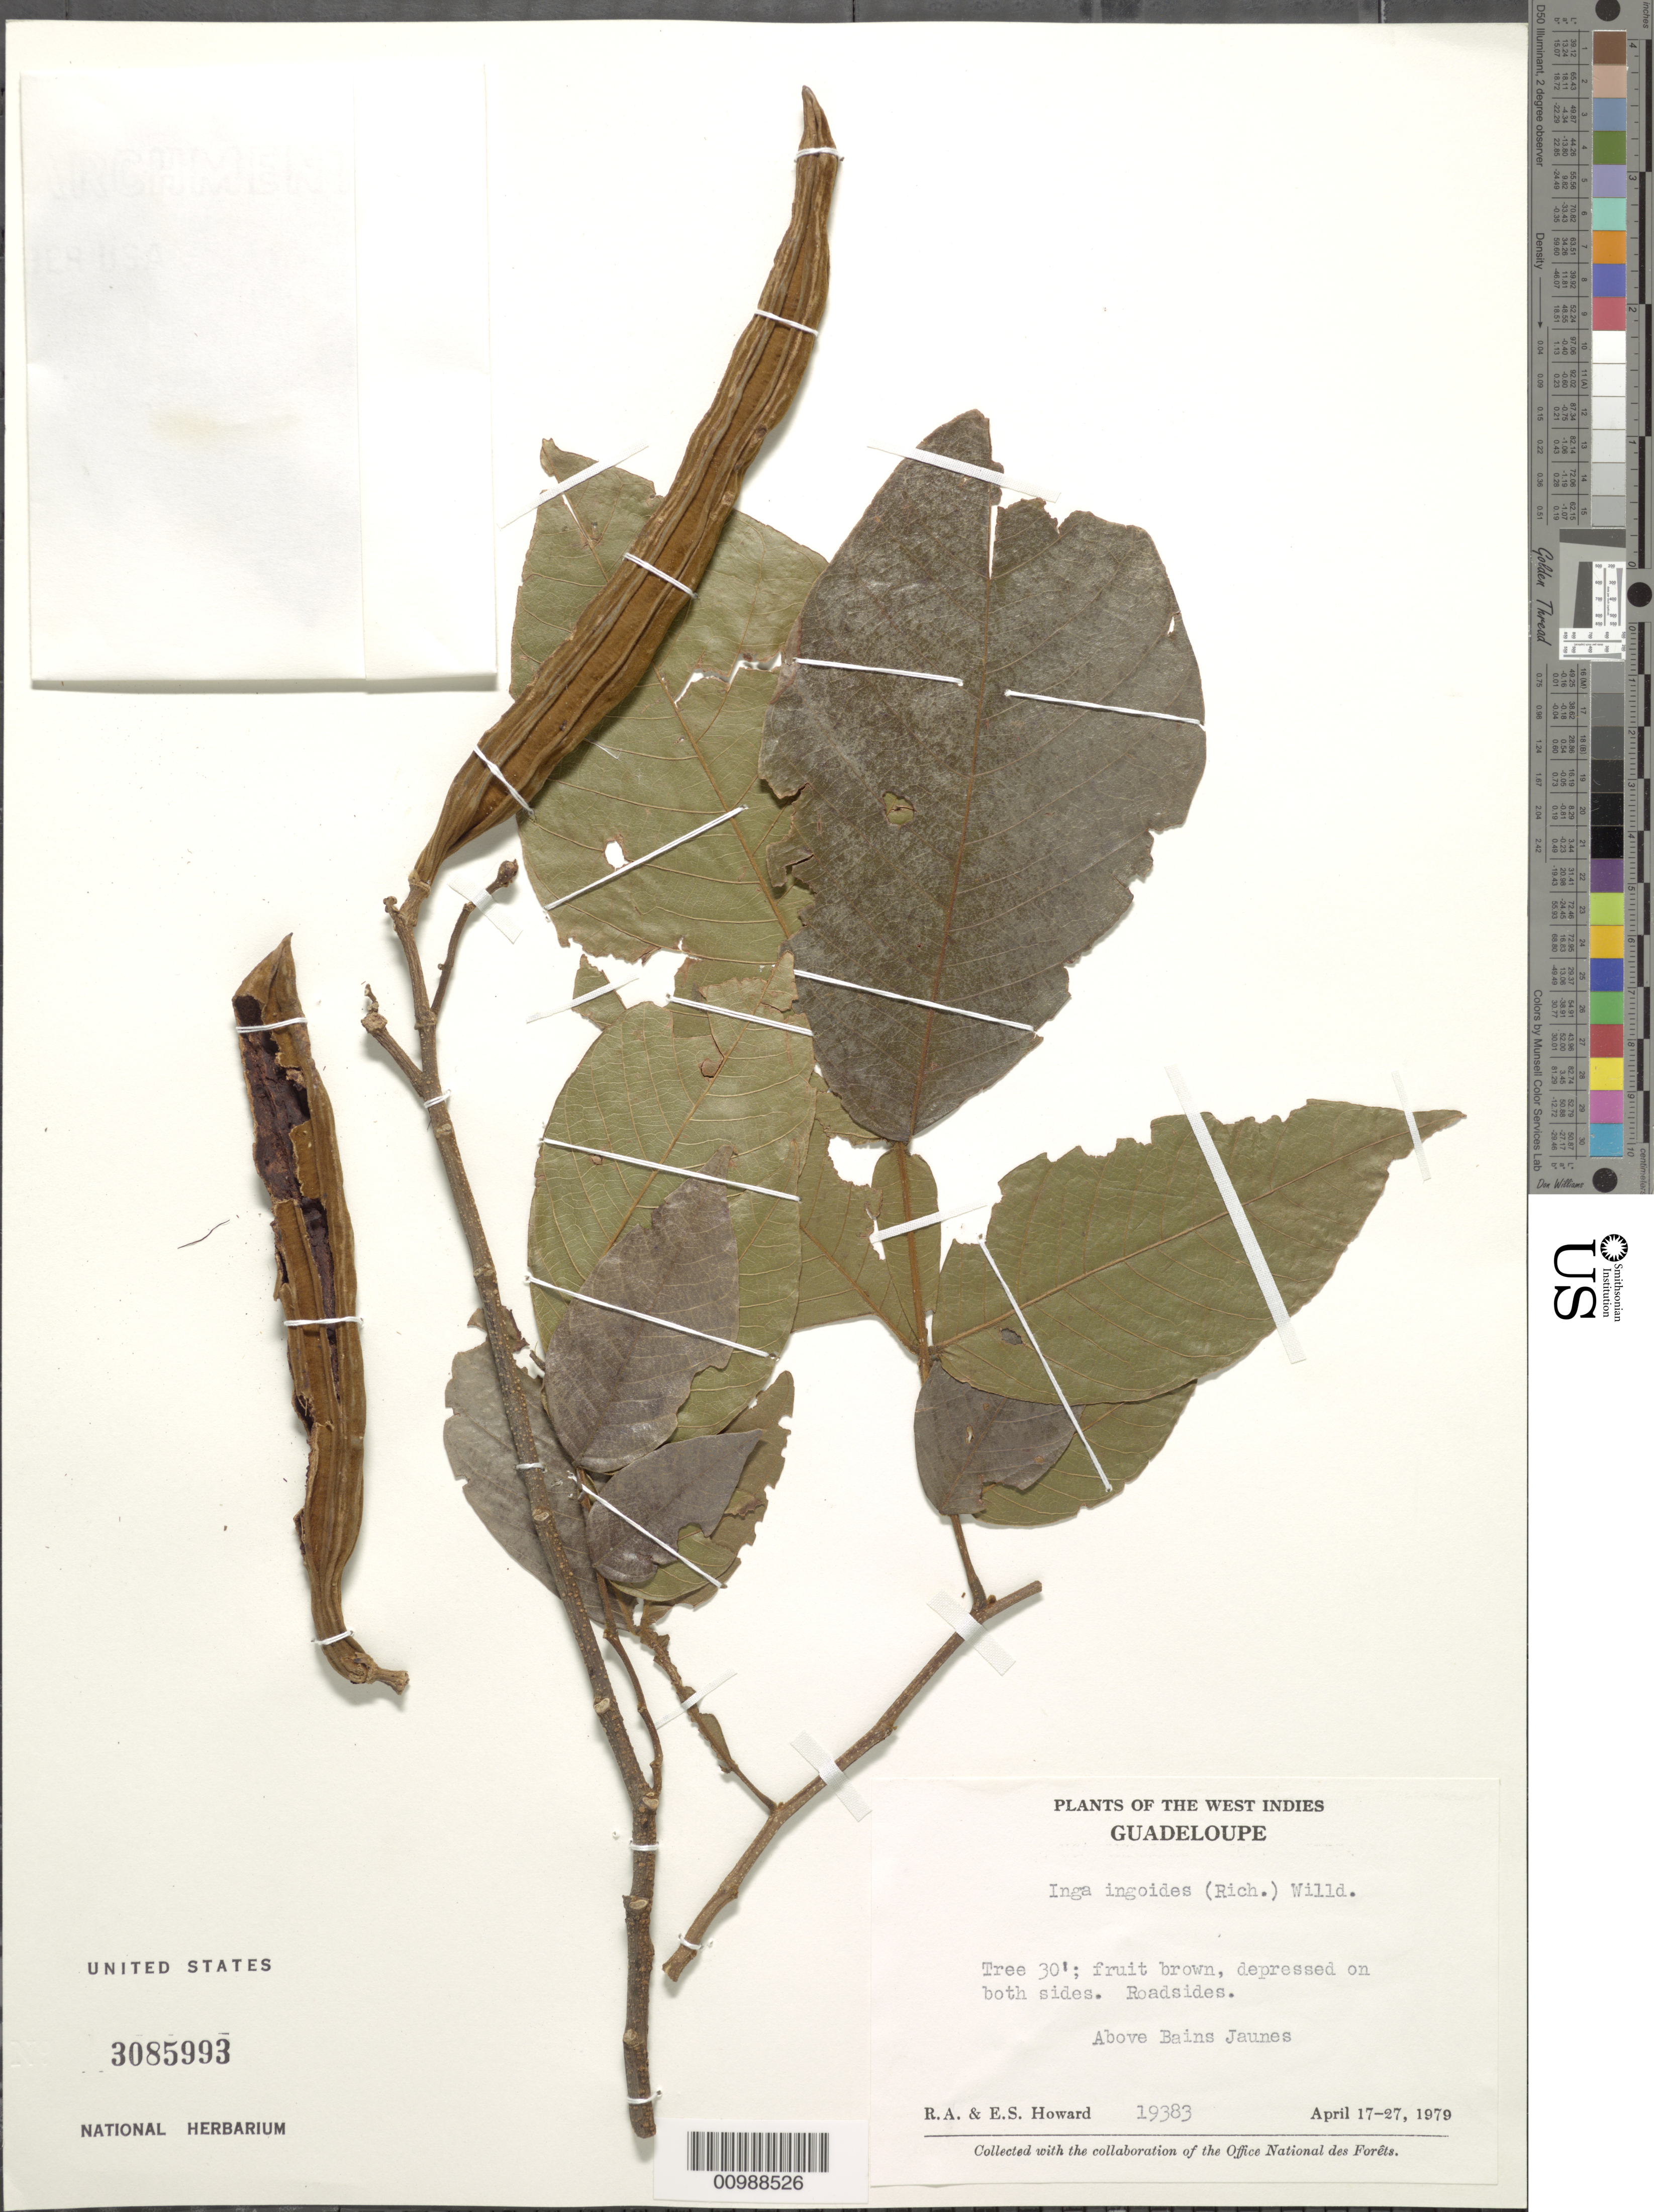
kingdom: Plantae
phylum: Tracheophyta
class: Magnoliopsida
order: Fabales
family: Fabaceae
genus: Inga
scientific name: Inga ingoides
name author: (Rich.) Willd.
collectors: R. A. Howard & E. S. Howard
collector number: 19383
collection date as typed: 17 Apr 1979 to27 Apr 1979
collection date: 1979-04-17/1979-04-27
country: Guadeloupe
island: Basse Terre [Guadeloupe]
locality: Roadside above Bains Jaunes.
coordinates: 0 N, 0 E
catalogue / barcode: US 3085993